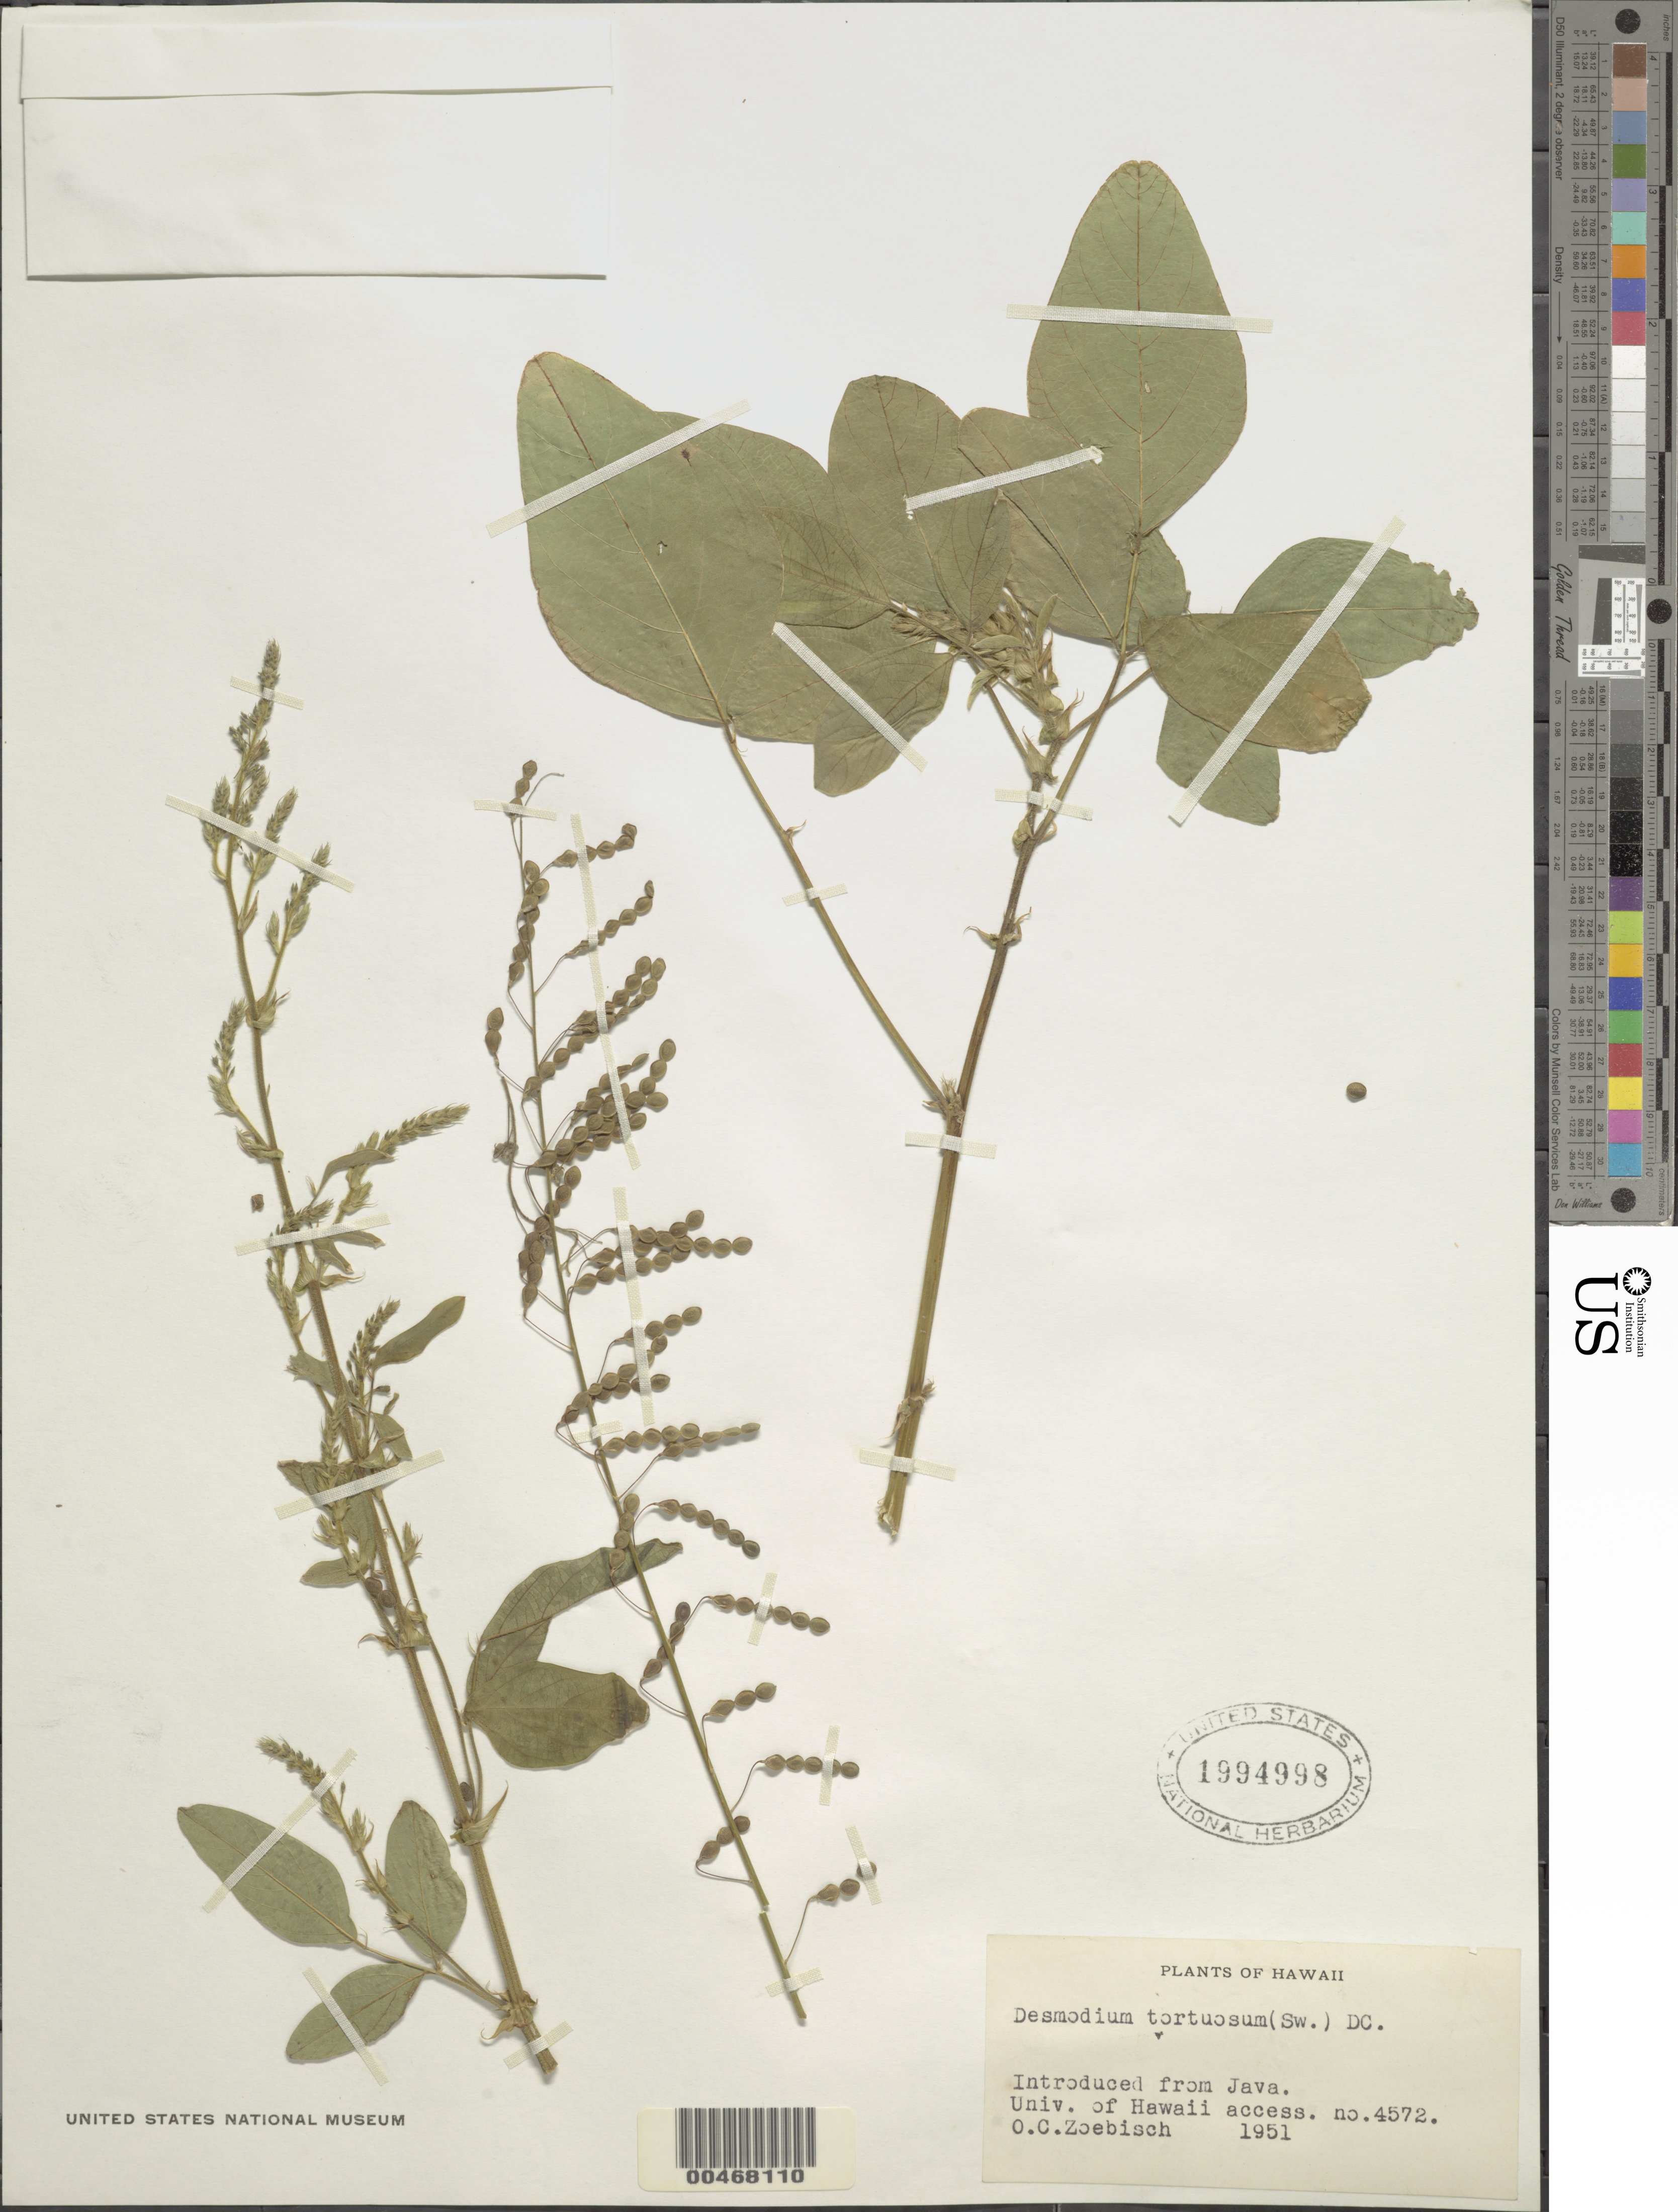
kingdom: Plantae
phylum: Tracheophyta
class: Magnoliopsida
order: Fabales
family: Fabaceae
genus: Desmodium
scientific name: Desmodium tortuosum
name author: (Sw.) DC.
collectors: O. Zoebisch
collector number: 4572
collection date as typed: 1951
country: United States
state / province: Hawaii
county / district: Hawaii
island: Hawaii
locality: Introduced from Java. Univ. of Hawaii access. no. 4572.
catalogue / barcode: US 1994998